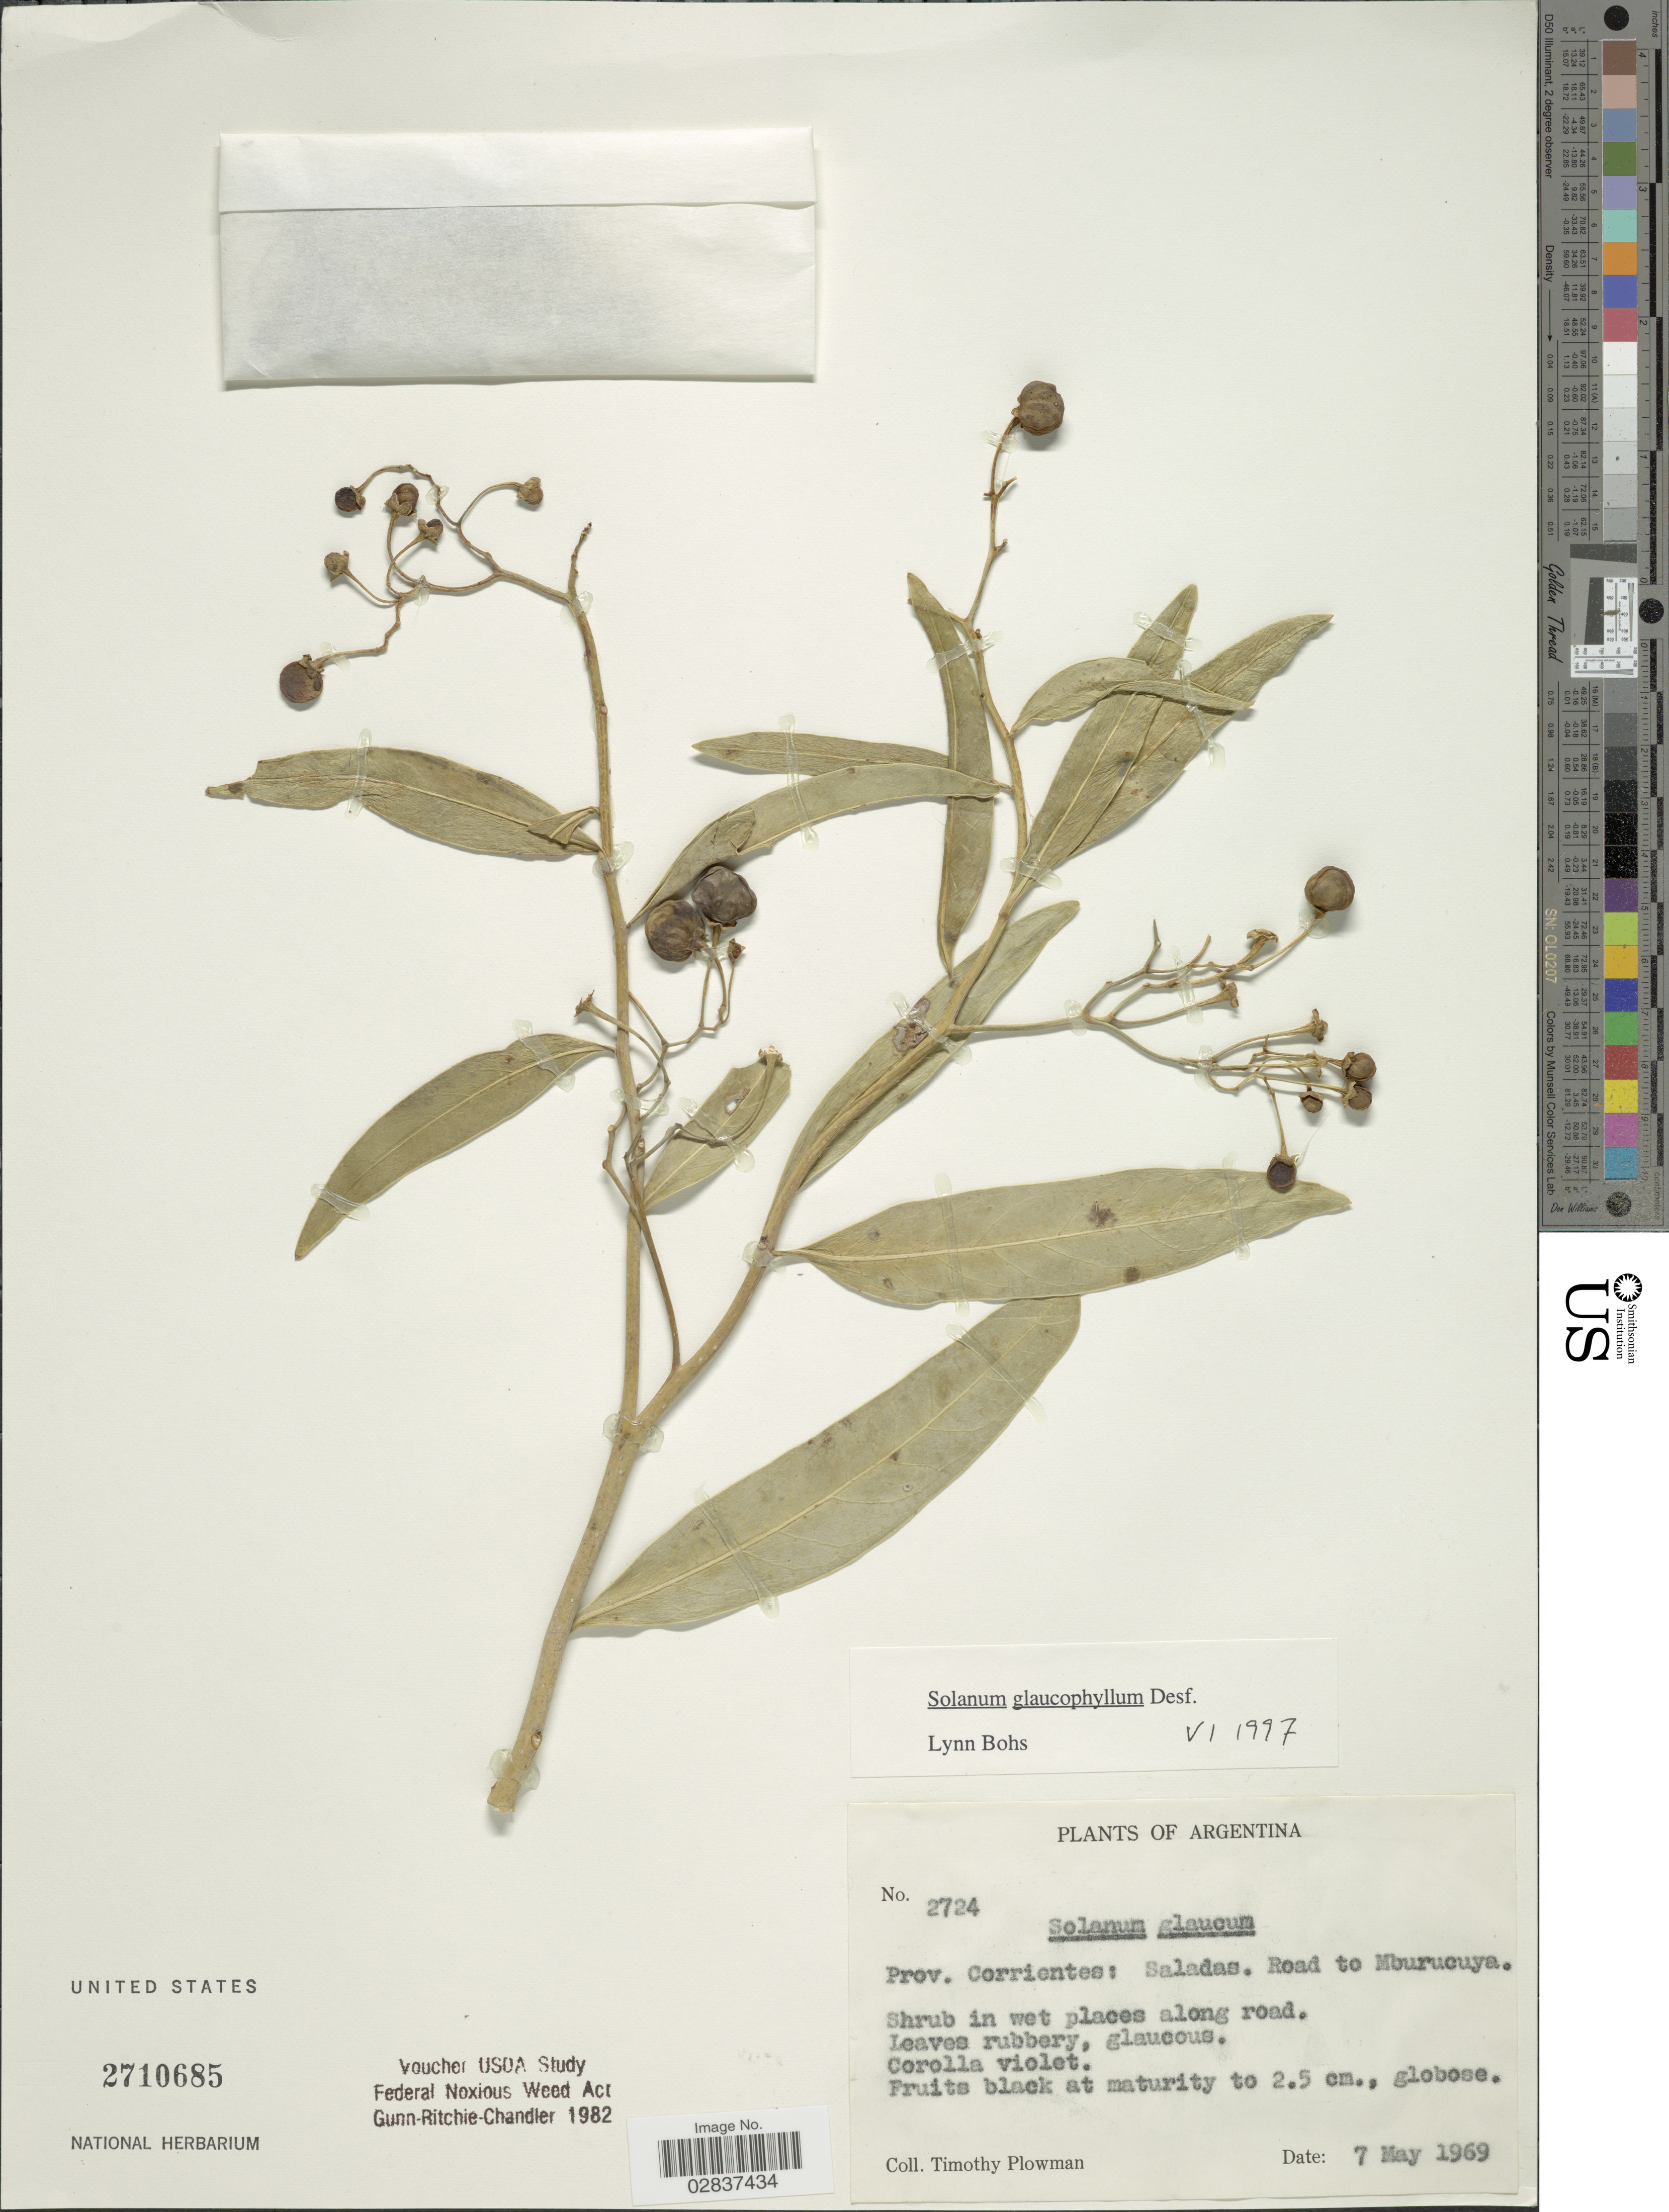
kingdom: Plantae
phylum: Tracheophyta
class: Magnoliopsida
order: Solanales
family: Solanaceae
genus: Solanum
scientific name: Solanum glaucophyllum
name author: Desf.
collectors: T. Plowman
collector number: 2724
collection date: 1969-05-07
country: Argentina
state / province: Corrientes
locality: Saladas. Road to Mburucuya.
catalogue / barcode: US 2710685